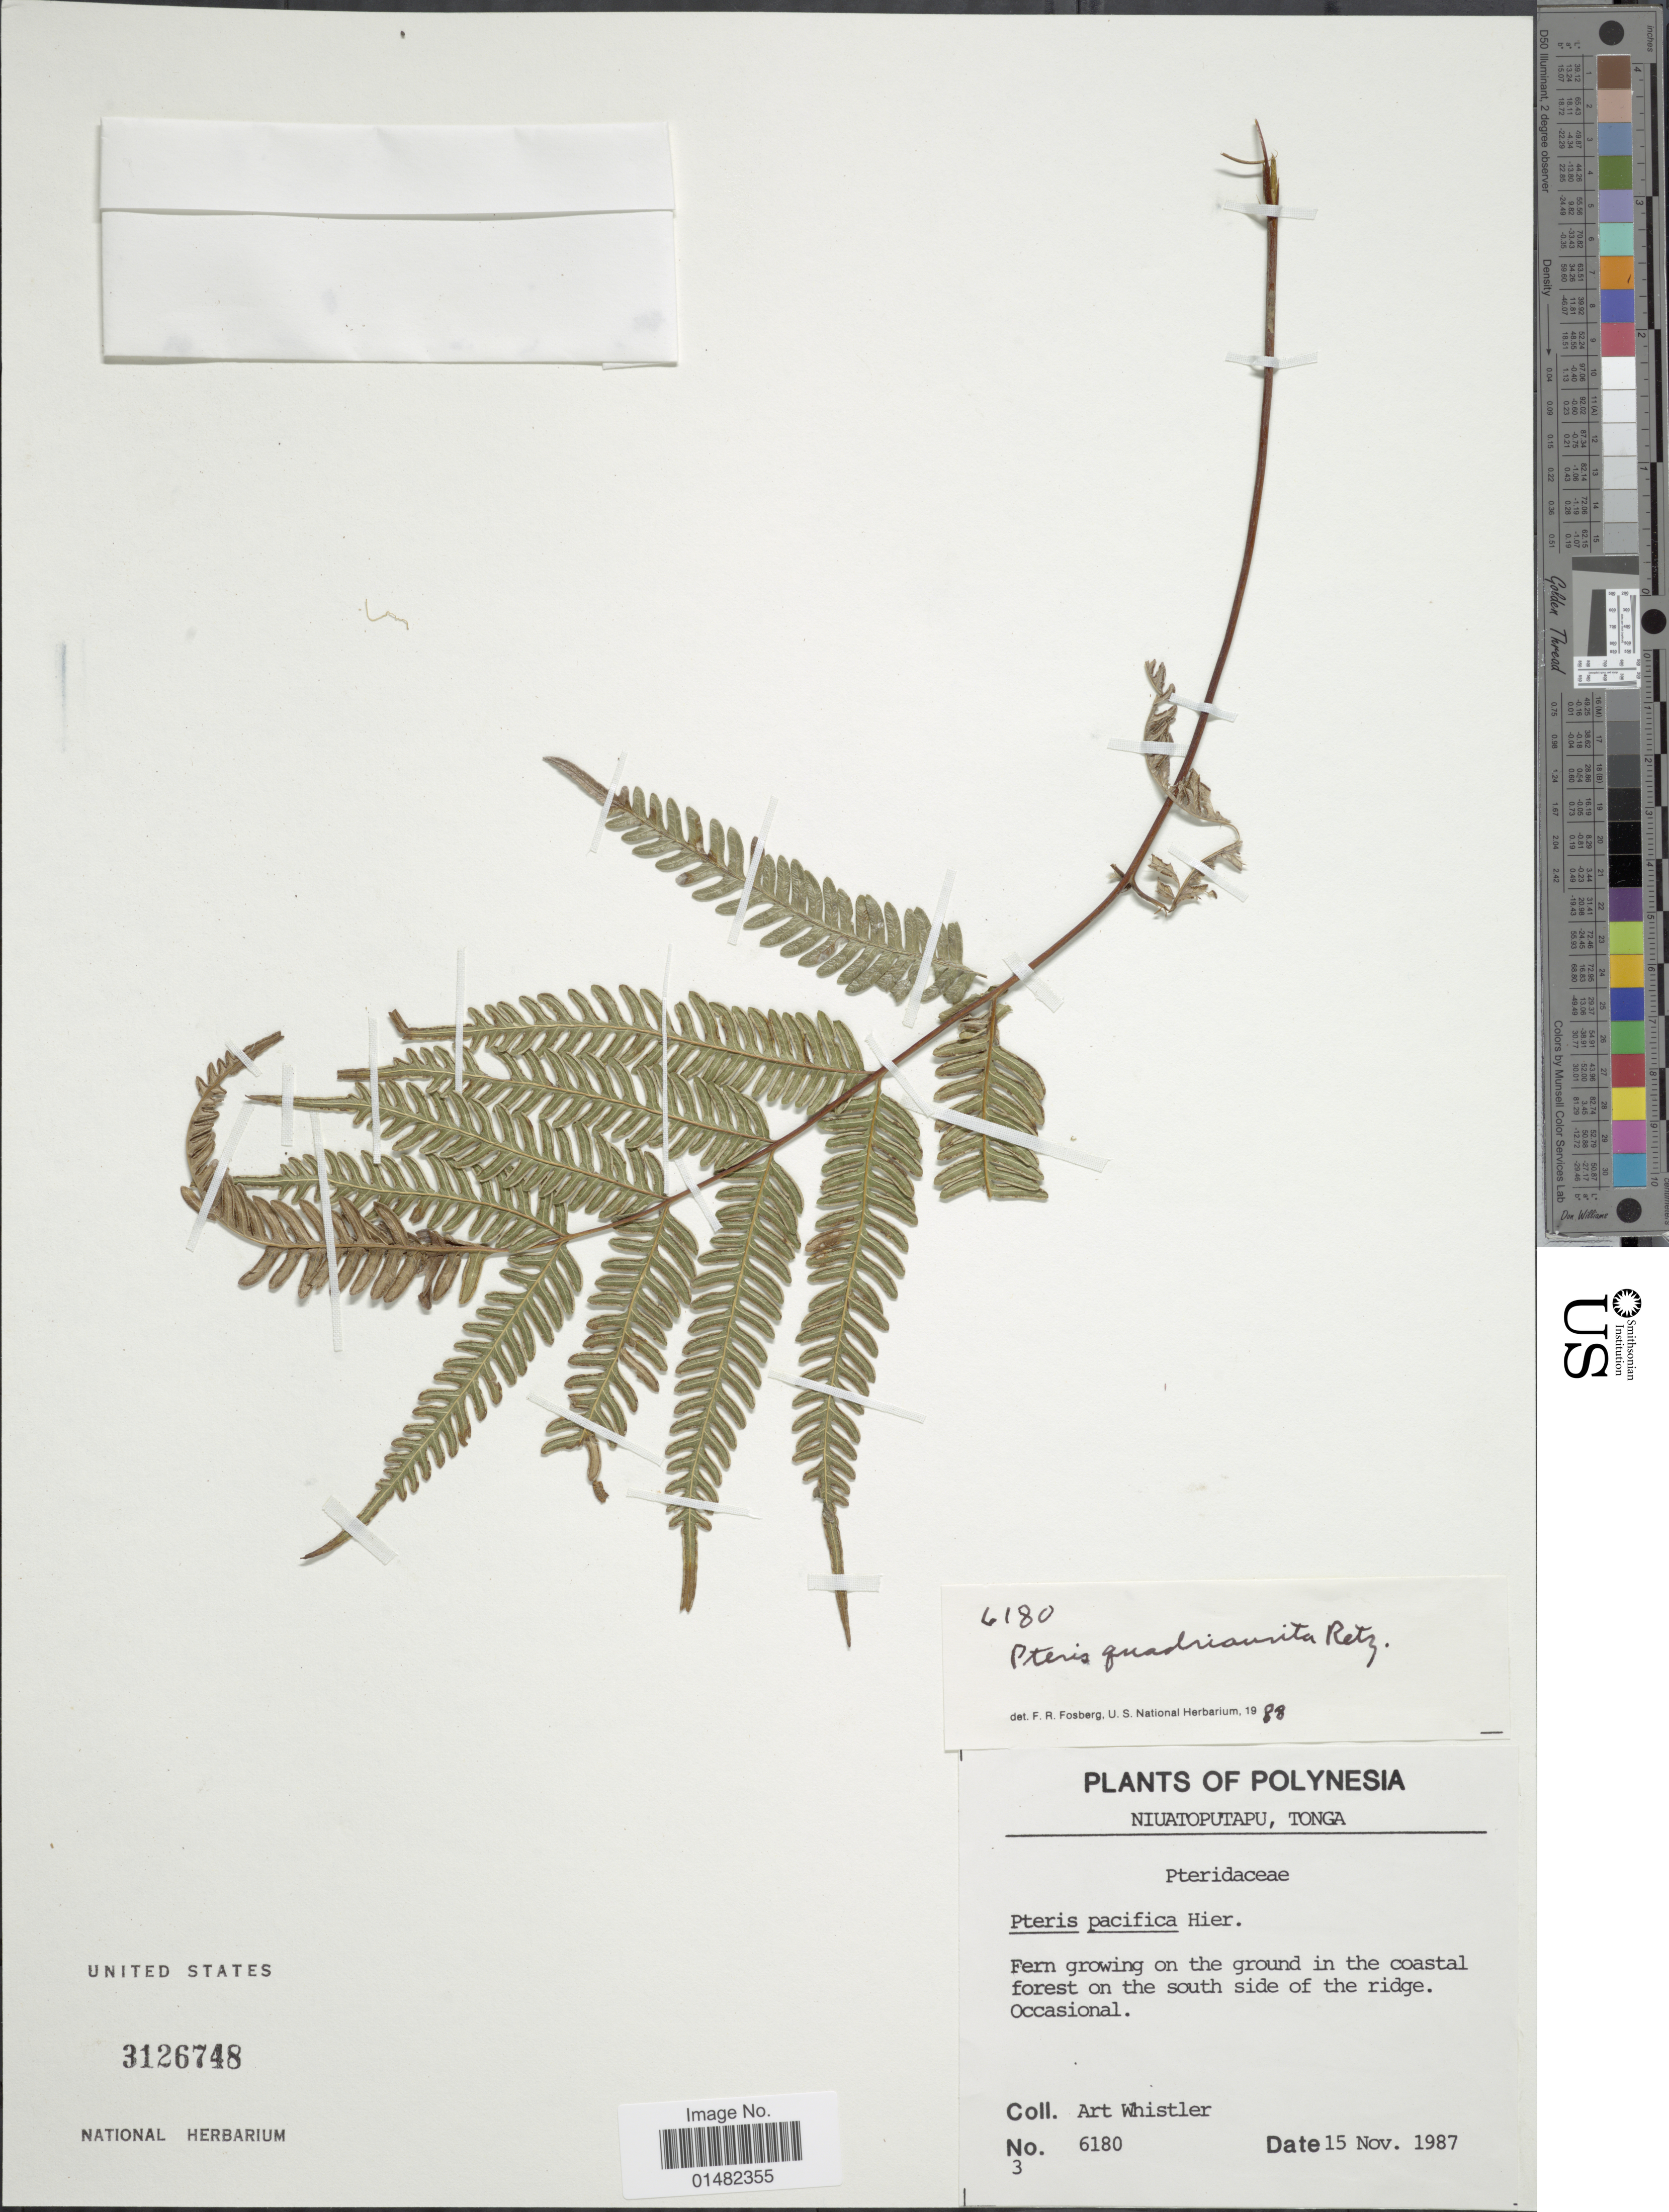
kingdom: Plantae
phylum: Tracheophyta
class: Polypodiopsida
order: Polypodiales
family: Pteridaceae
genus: Pteris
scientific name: Pteris quadriaurita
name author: Retz.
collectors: A. Whistler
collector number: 6180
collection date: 1987-11-15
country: Tonga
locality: Niuatoputapu, Polynesia, Fern growing on the ground in the coastal forest on the south side of the ridge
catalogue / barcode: US 3126748